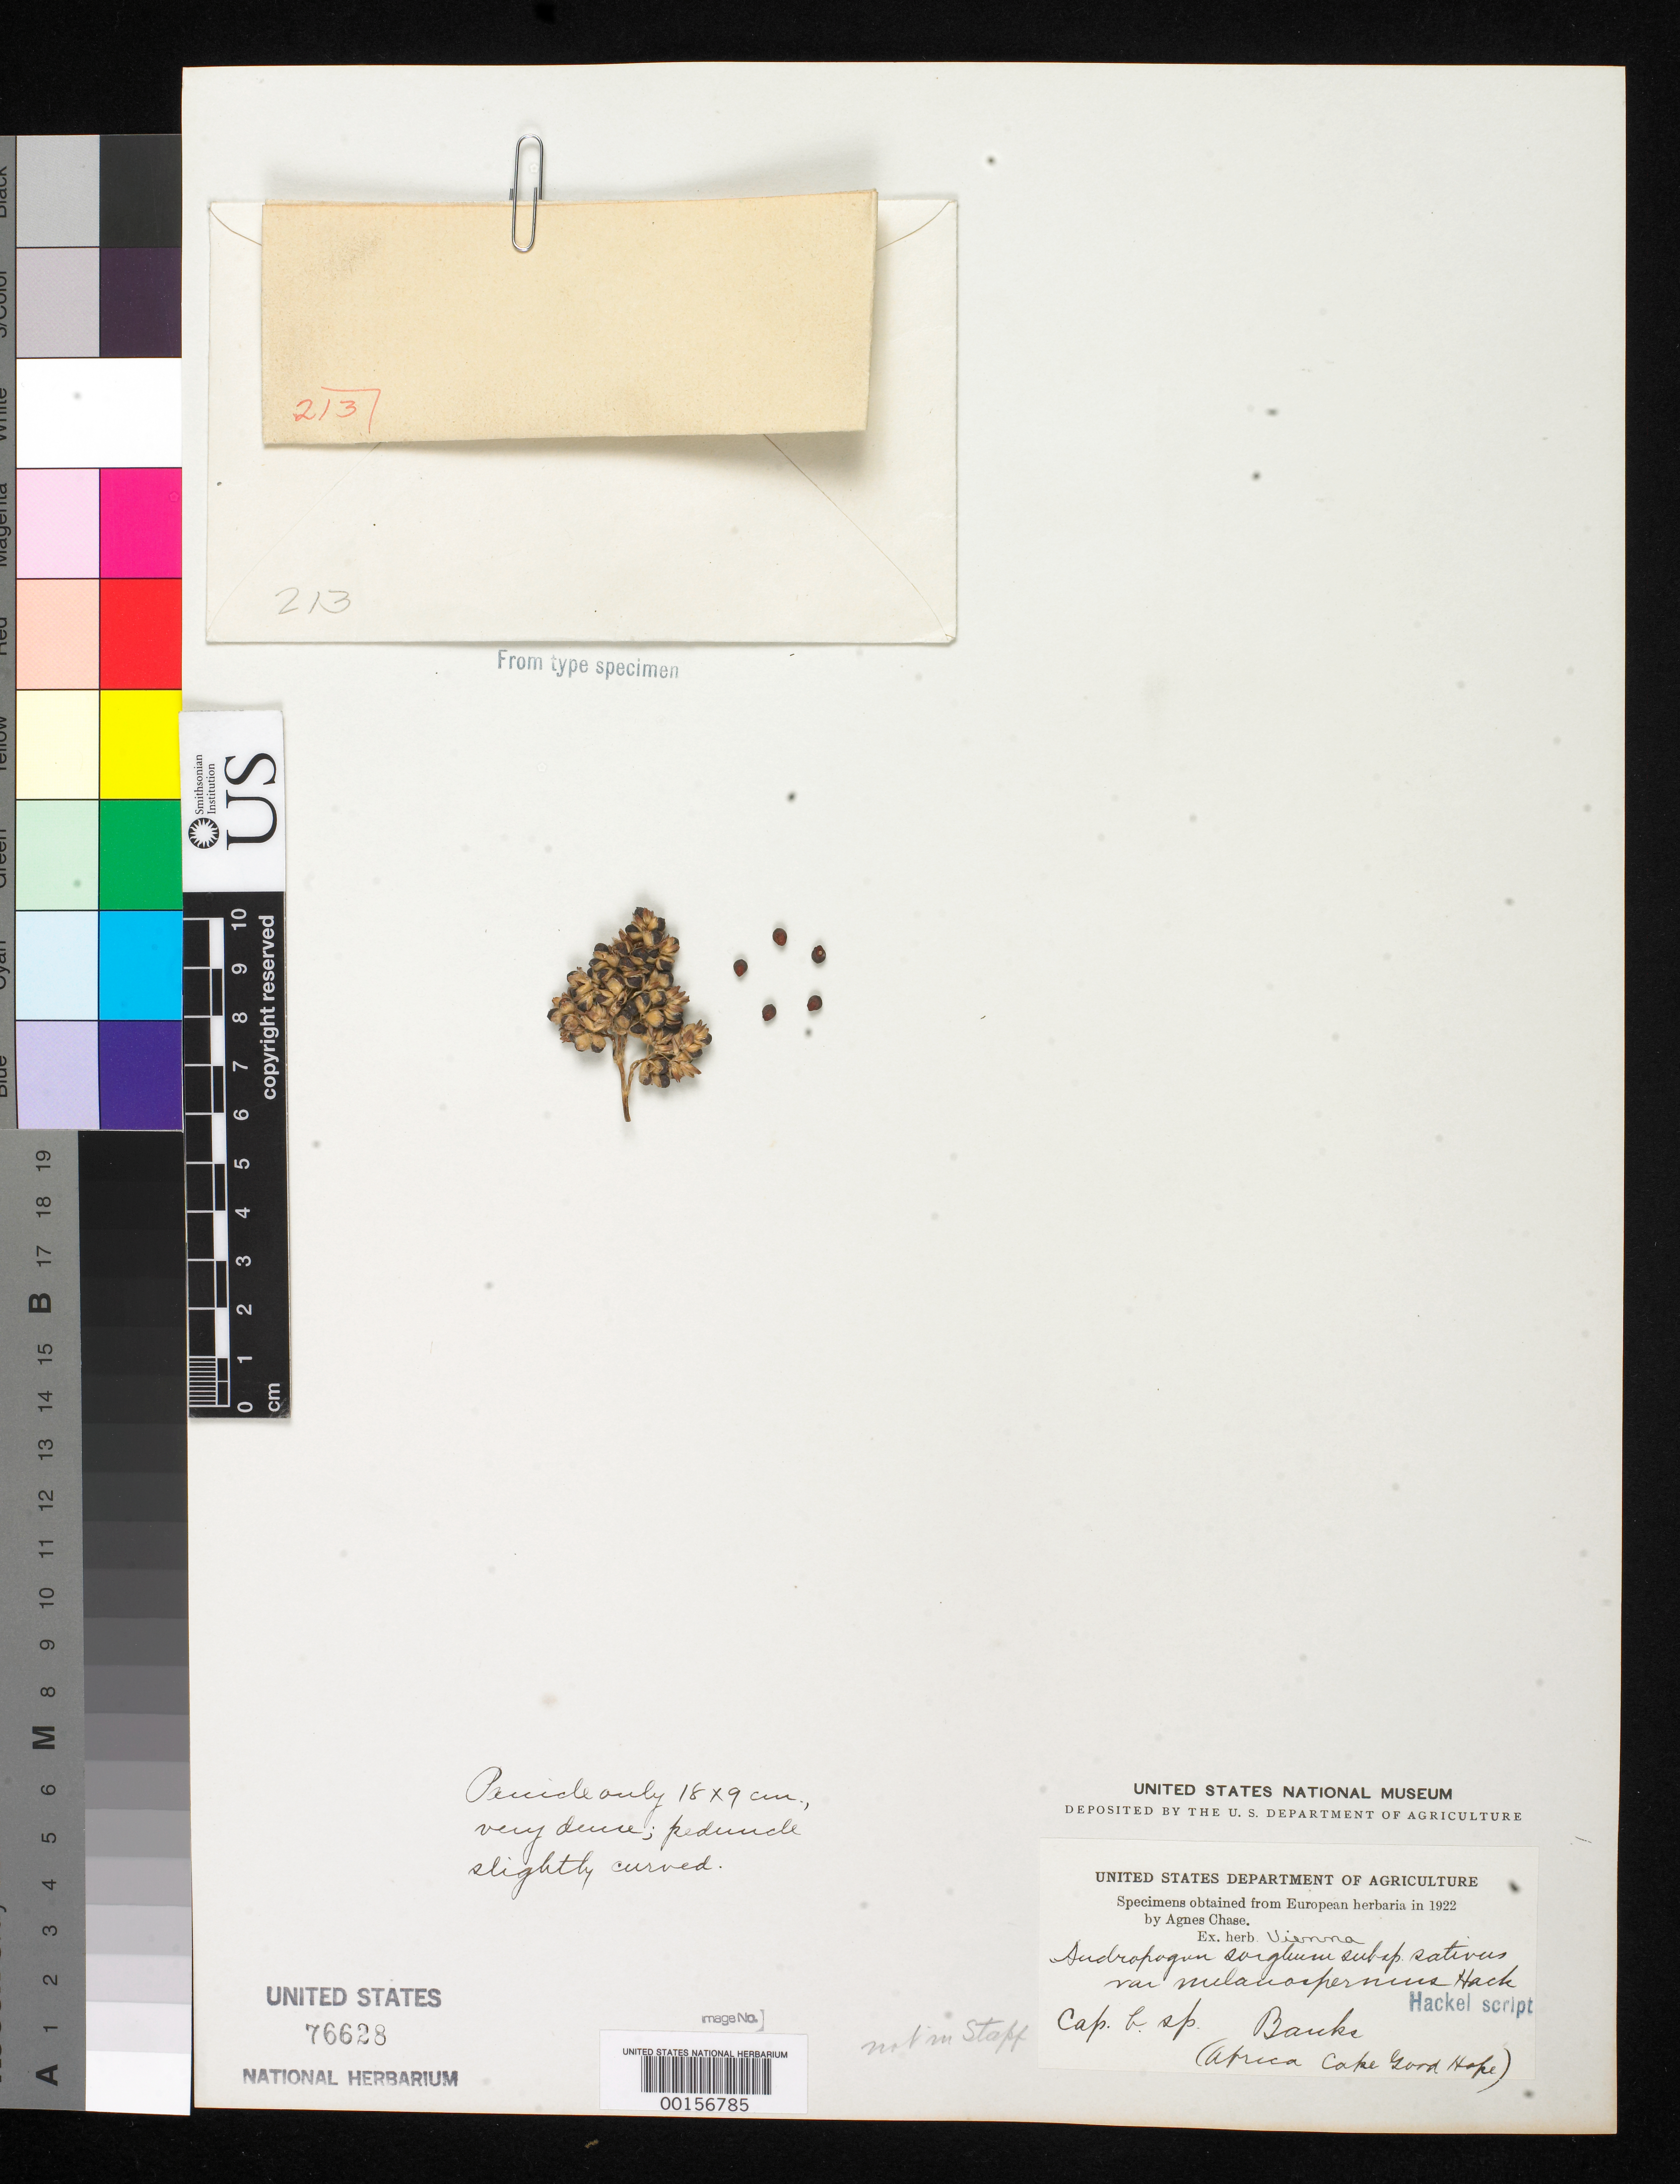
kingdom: Plantae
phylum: Tracheophyta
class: Liliopsida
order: Poales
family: Poaceae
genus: Andropogon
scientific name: Andropogon sorghum subsp. sativus var. melanospermus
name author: Hack. in A. DC.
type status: Type Fragment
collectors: J. Banks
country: South Africa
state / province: Western Cape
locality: Cape of Good Hope.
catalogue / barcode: US 76628